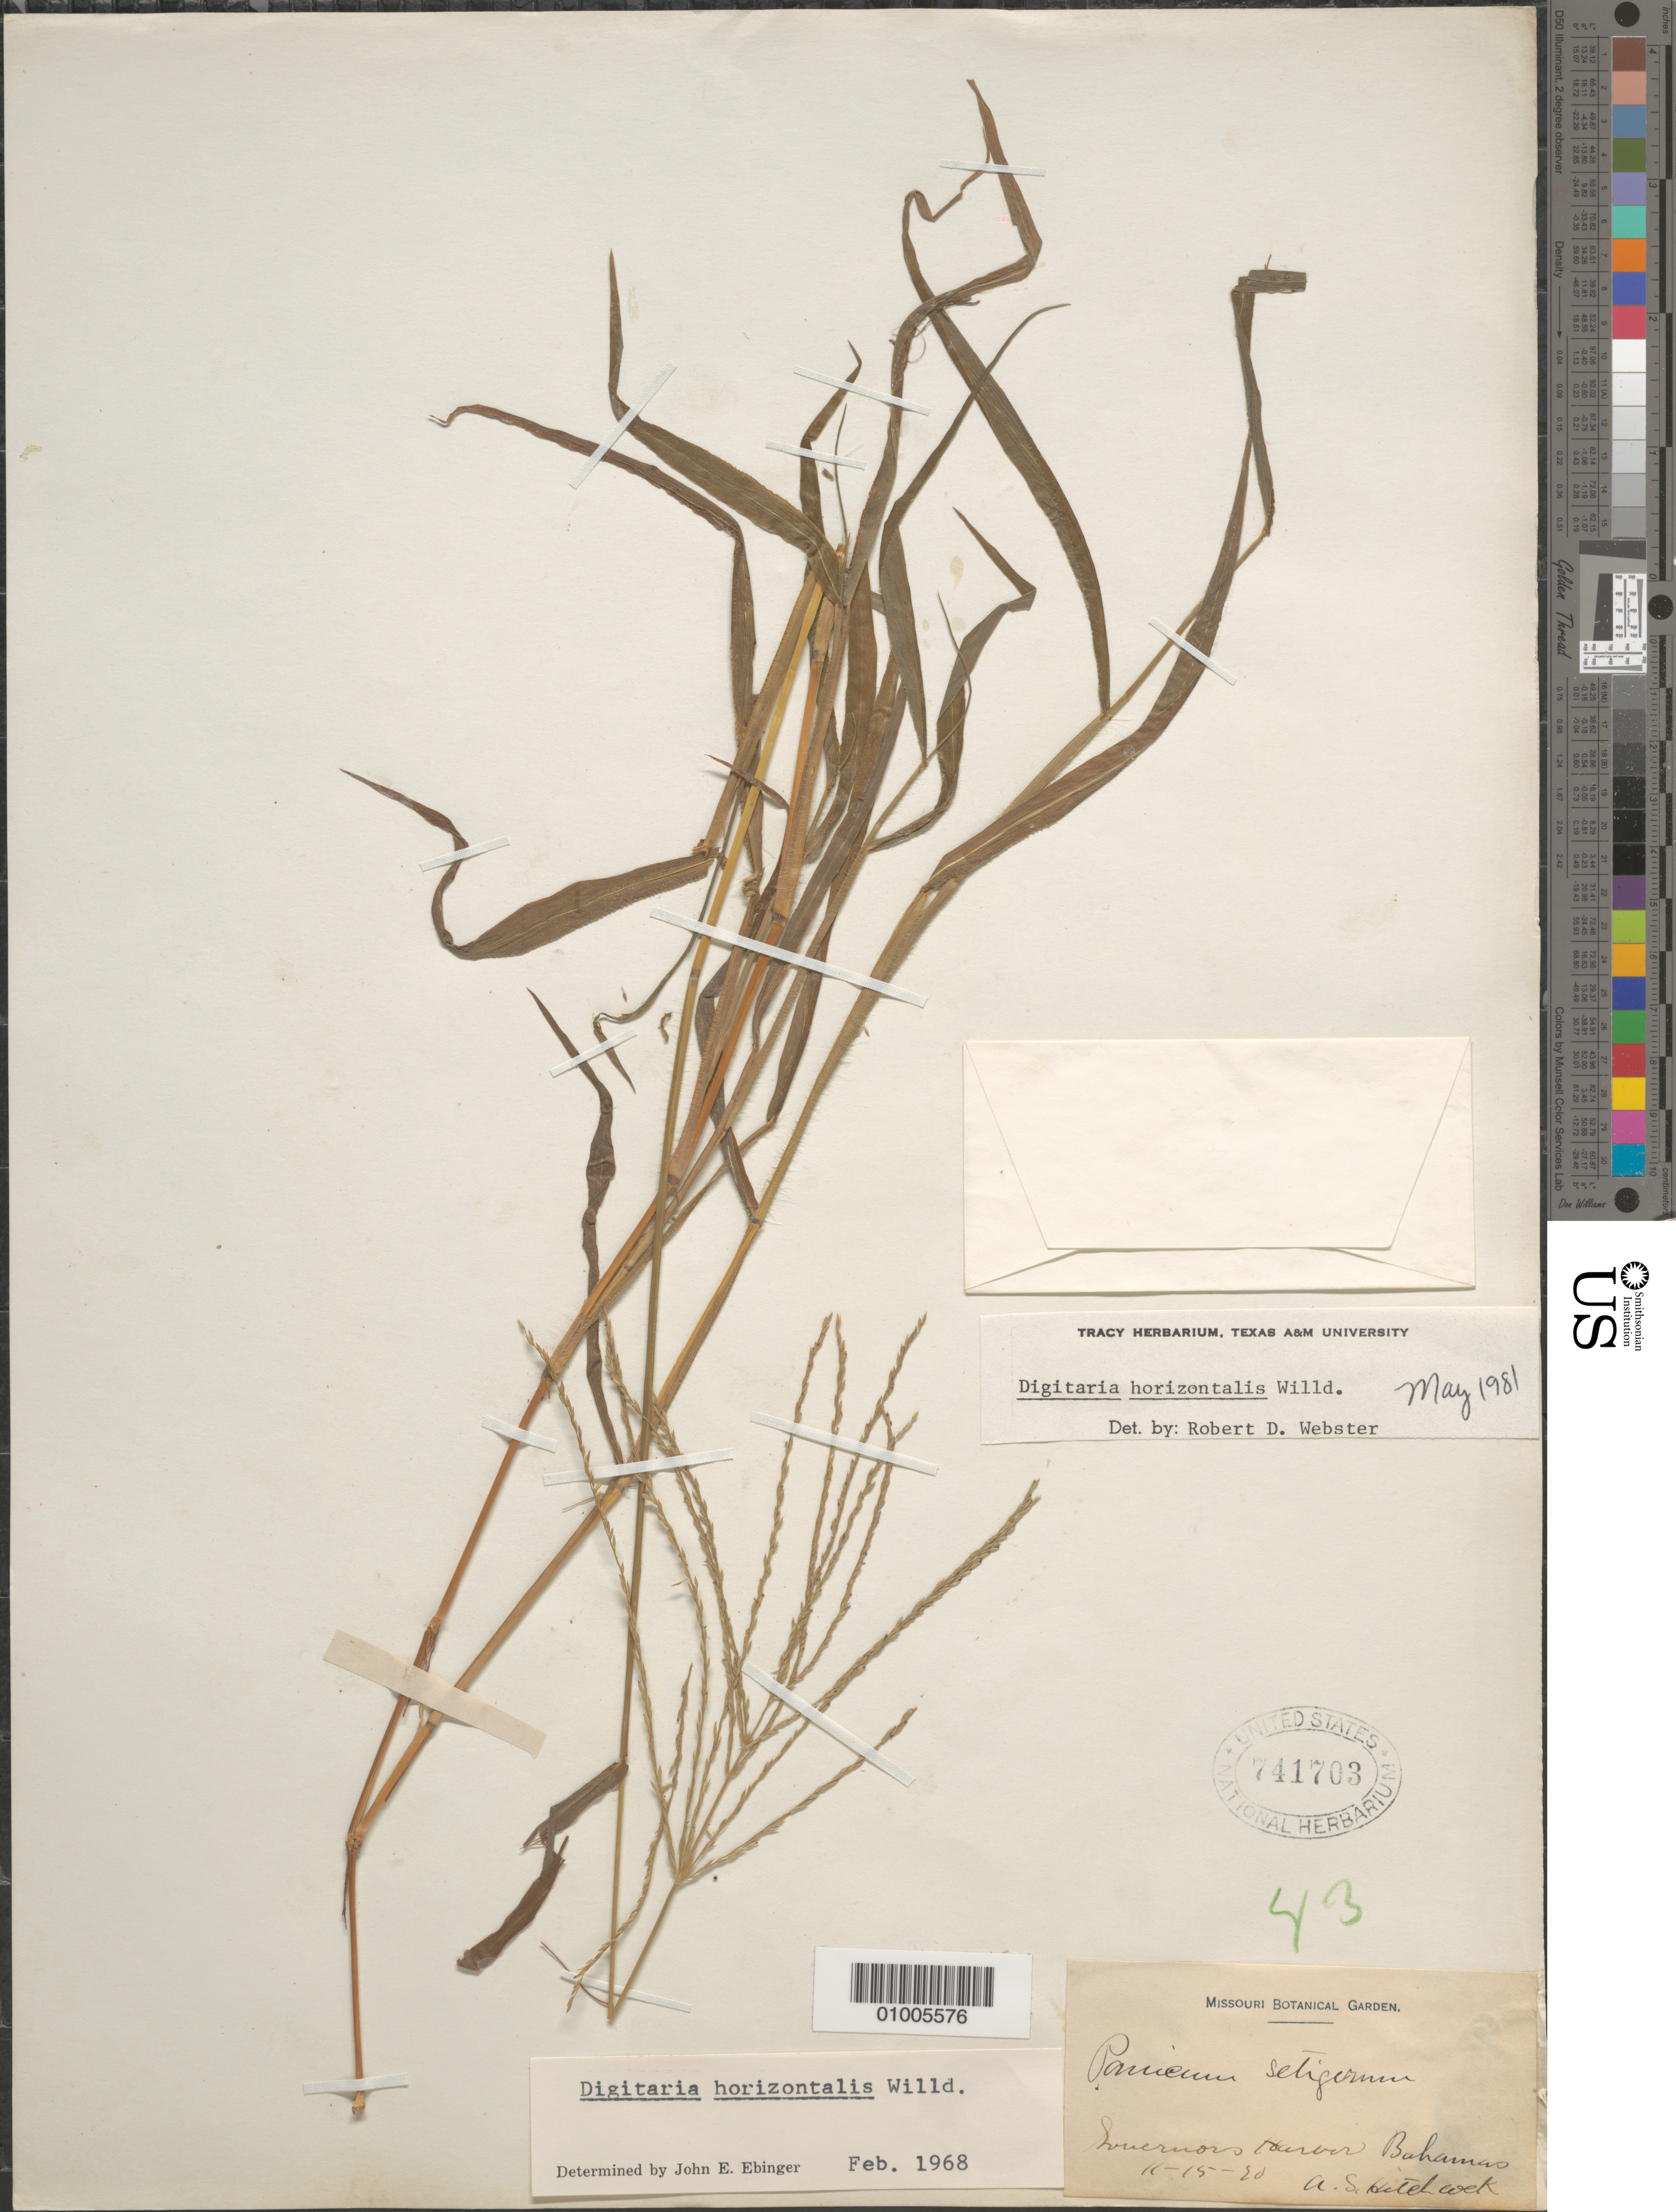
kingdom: Plantae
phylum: Tracheophyta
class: Liliopsida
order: Poales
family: Poaceae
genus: Digitaria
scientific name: Digitaria horizontalis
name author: Willd.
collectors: A. S. Hitchcock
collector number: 43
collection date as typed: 15 Nov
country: Bahamas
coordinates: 0 N, 0 E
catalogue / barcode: US 741703